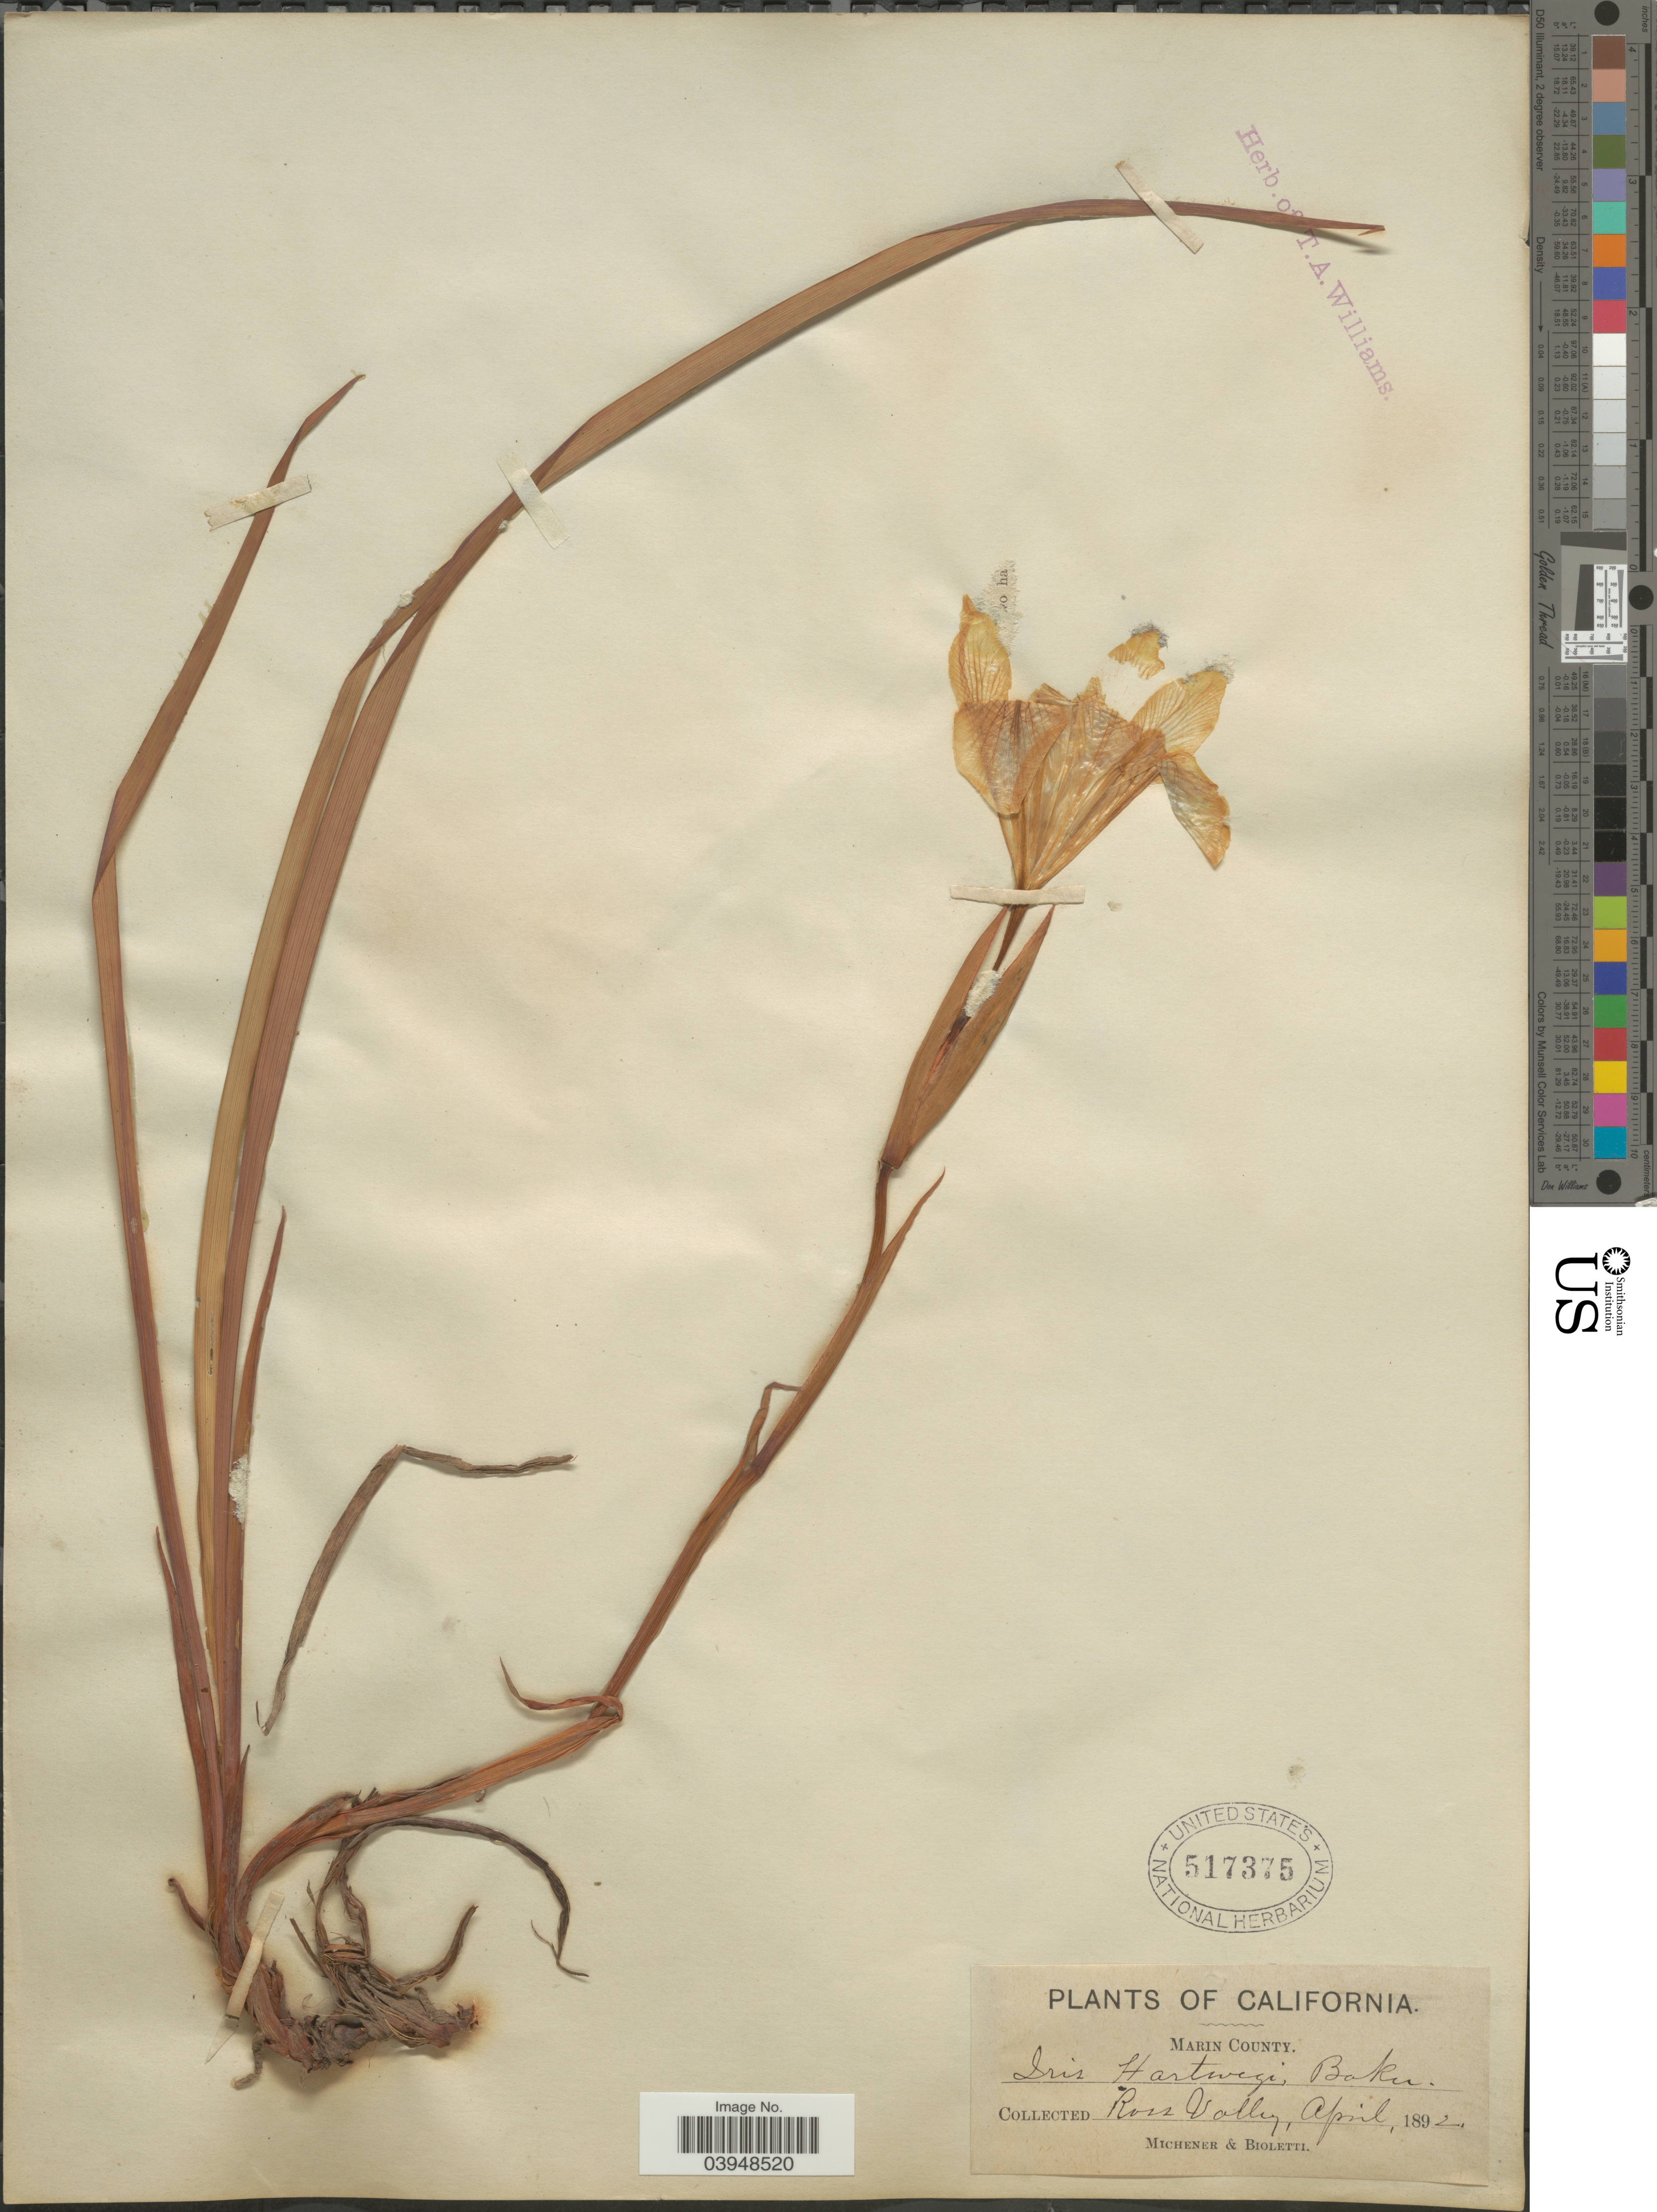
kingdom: Plantae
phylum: Tracheophyta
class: Liliopsida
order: Asparagales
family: Iridaceae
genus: Iris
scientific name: Iris hartwegii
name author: Baker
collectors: -. Michener & -- Bioletti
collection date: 1892-04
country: United States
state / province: California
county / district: Marin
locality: Marin County. Ross Valley.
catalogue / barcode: US 517375